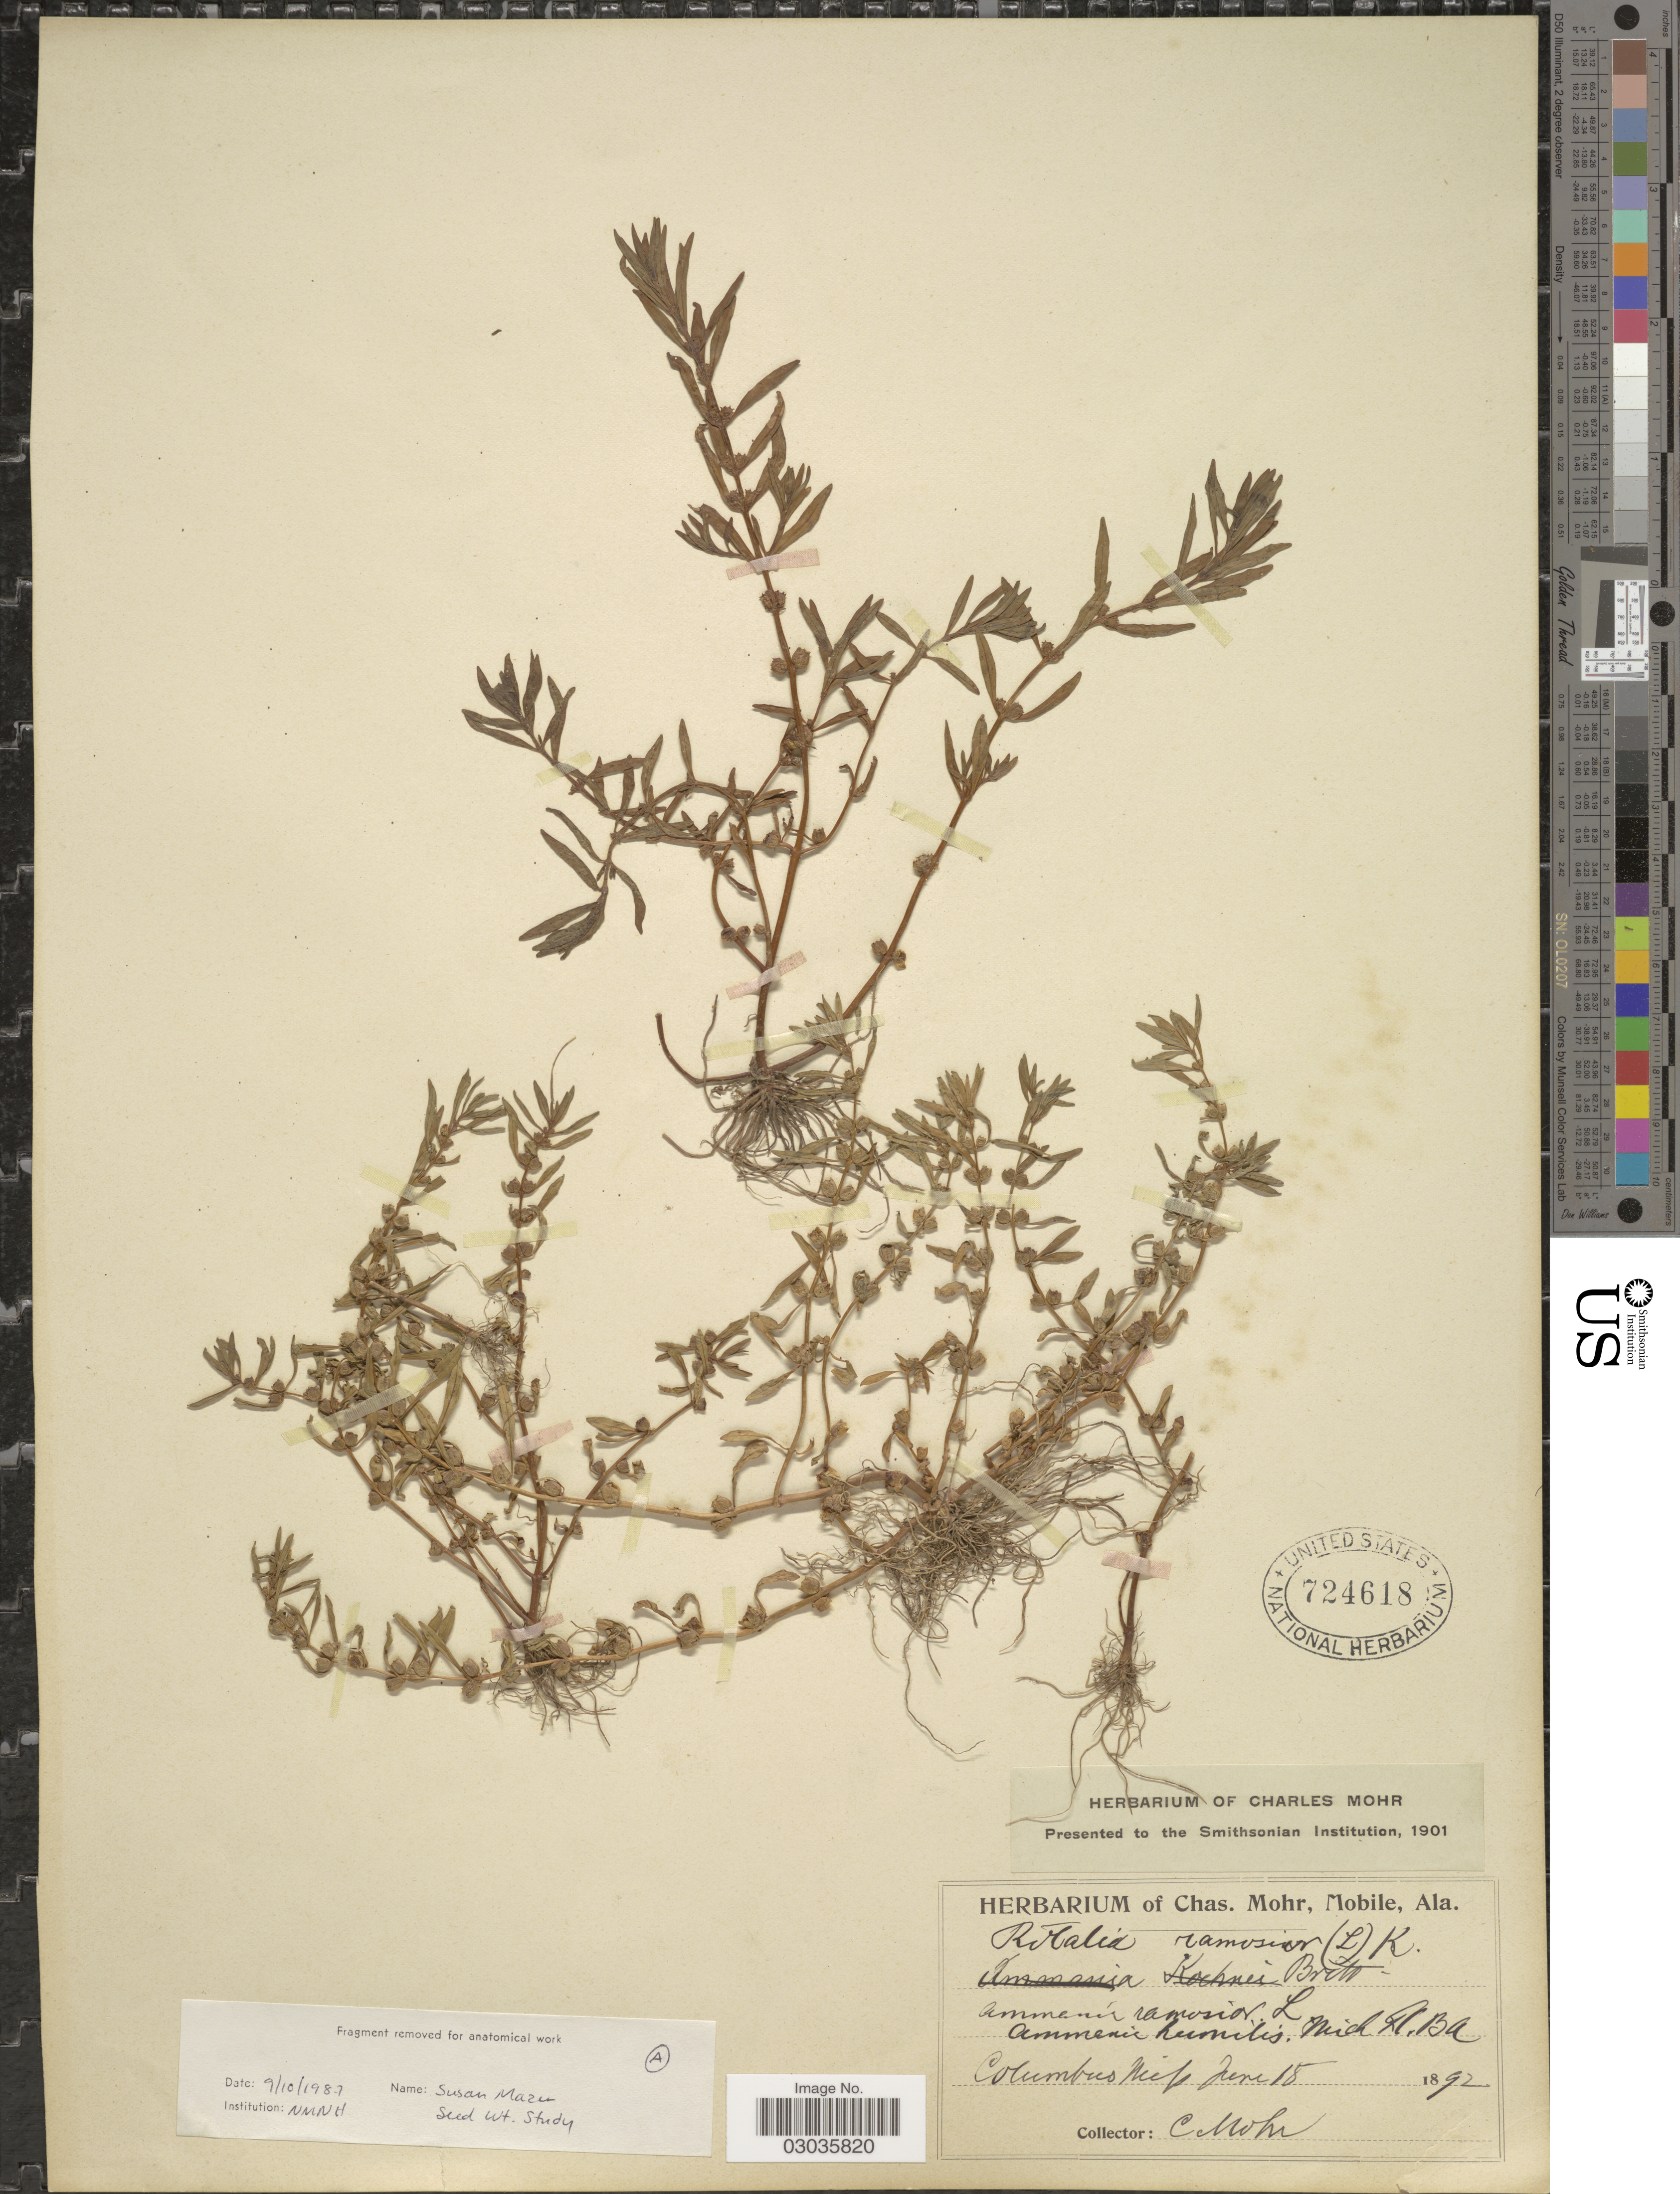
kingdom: Plantae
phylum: Tracheophyta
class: Magnoliopsida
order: Myrtales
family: Lythraceae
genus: Rotala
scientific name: Rotala ramosior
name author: (L.) Koehne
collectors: Mohr, C. T. (herbarium)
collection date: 1892-06-18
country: United States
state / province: Mississippi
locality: Columbus Miss.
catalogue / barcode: US 724618